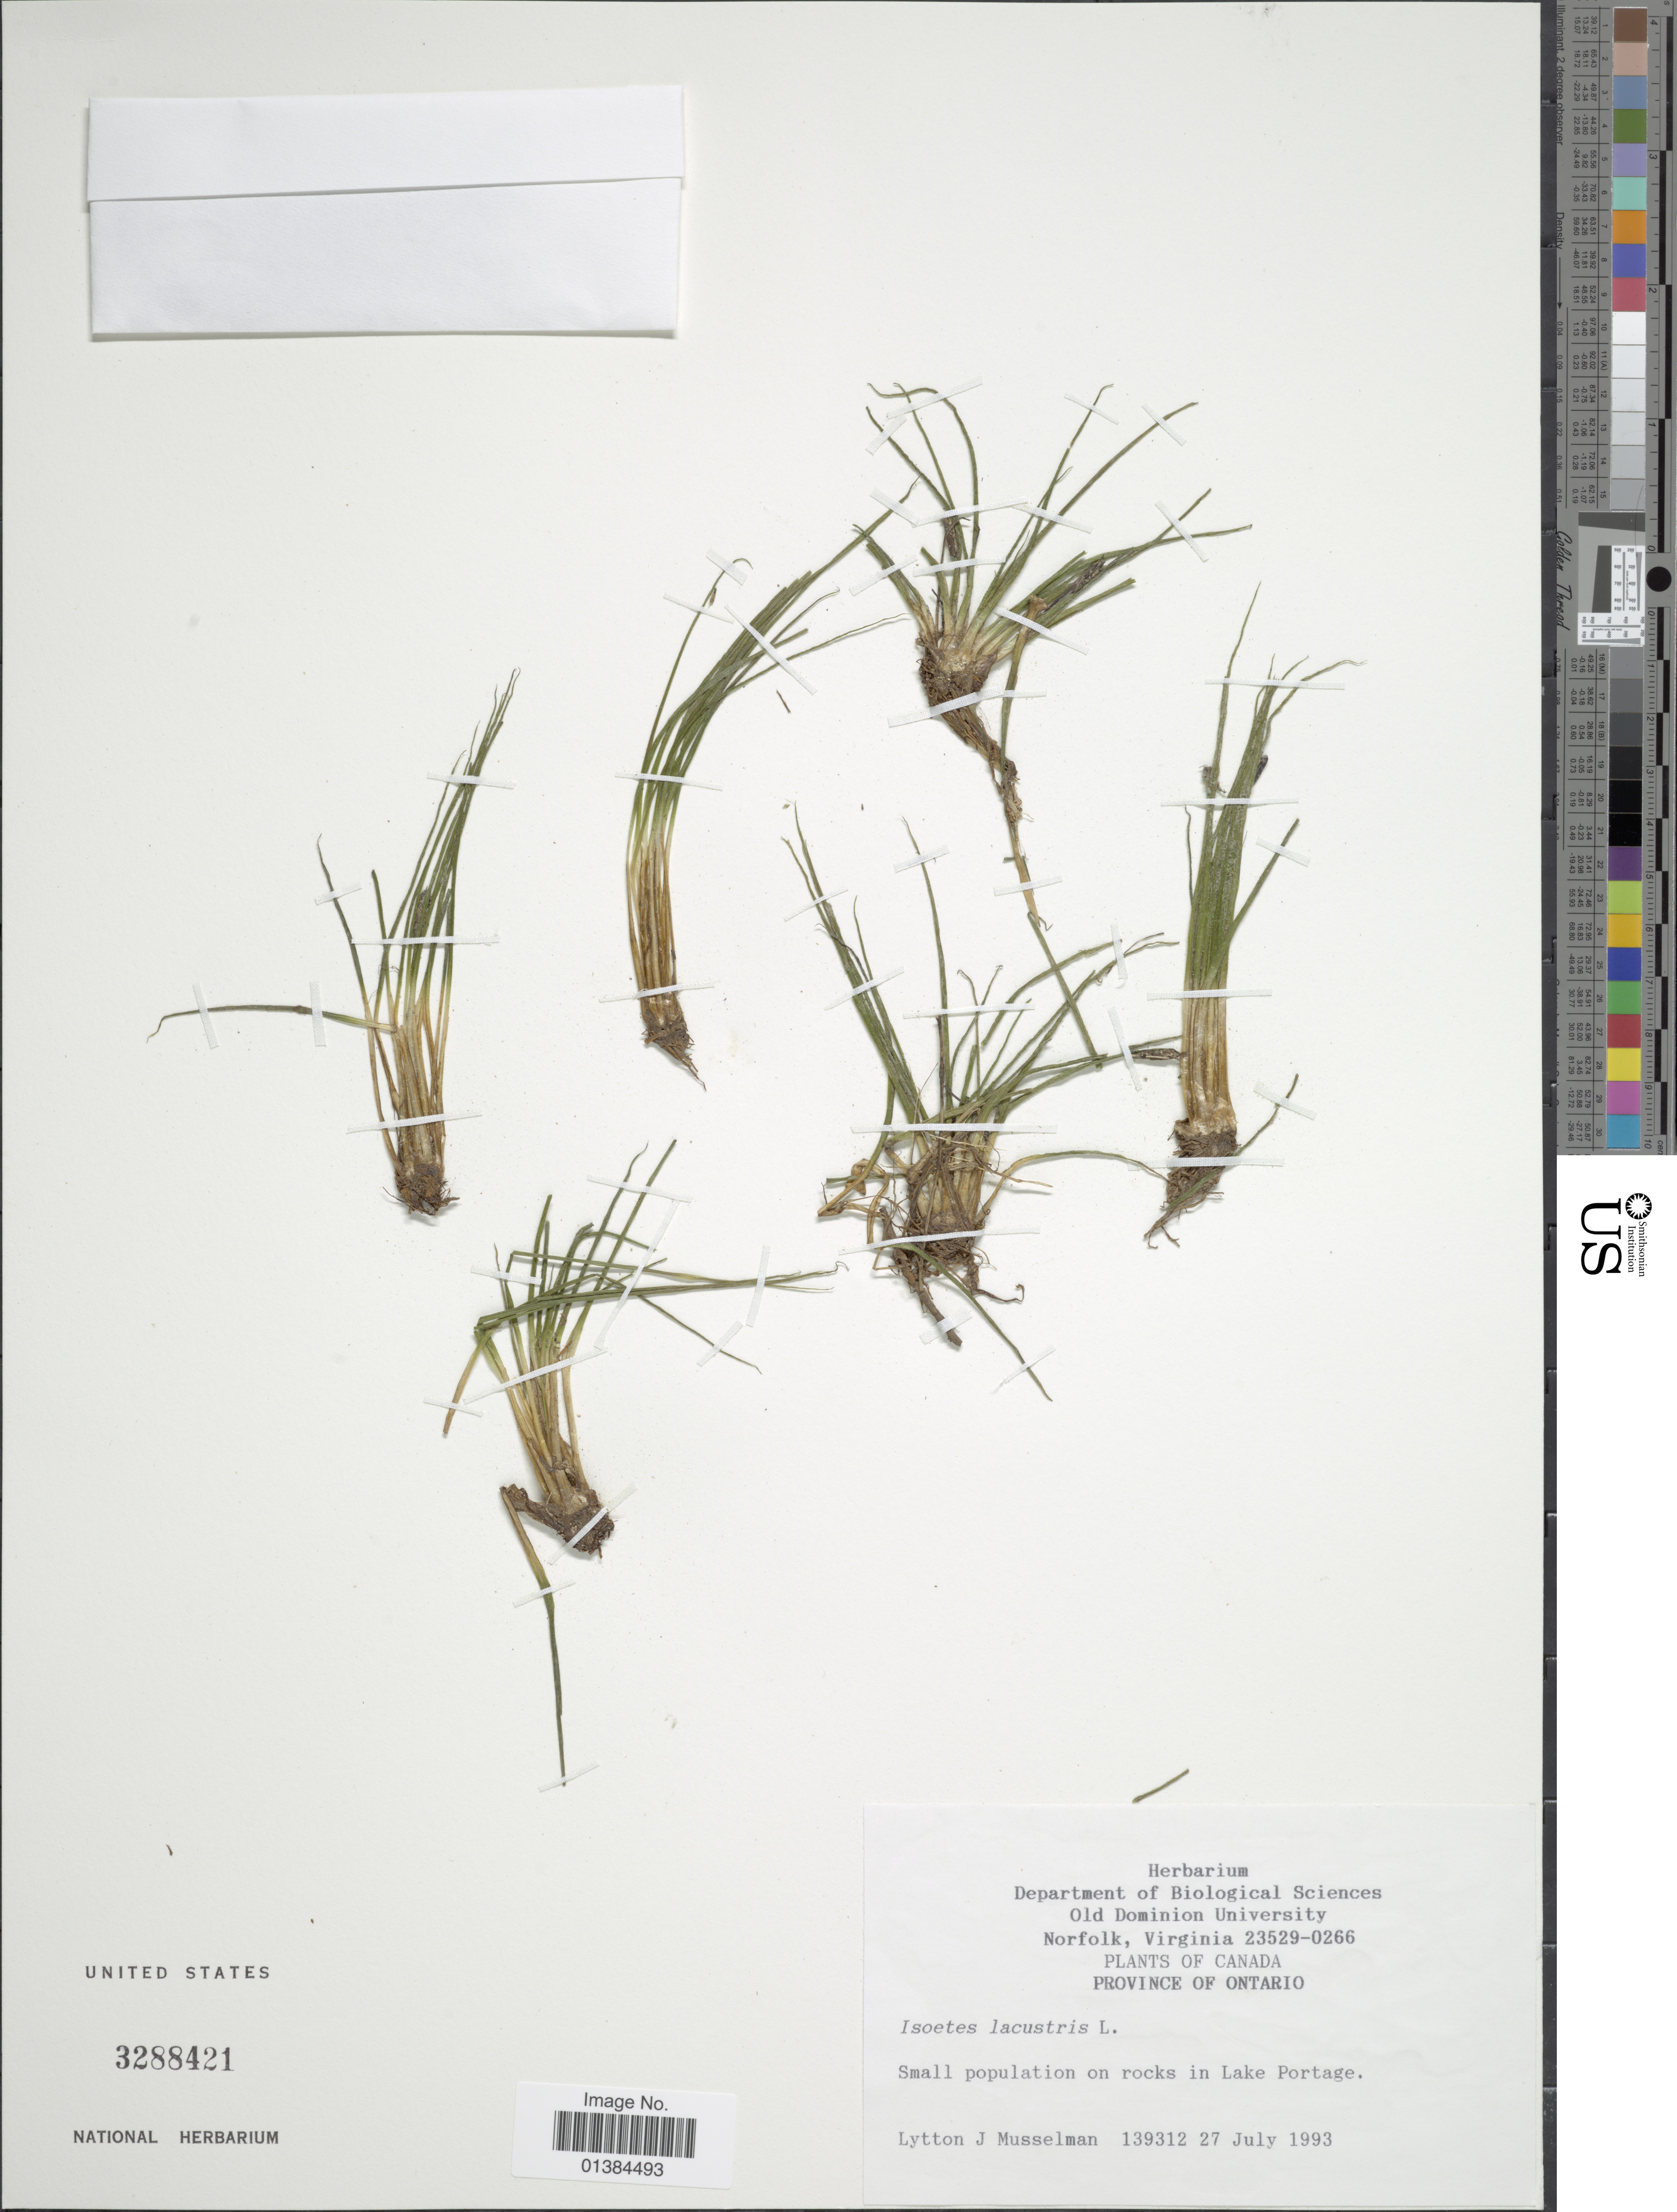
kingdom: Plantae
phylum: Tracheophyta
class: Lycopodiopsida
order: Isoetales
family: Isoetaceae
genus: Isoetes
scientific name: Isoetes lacustris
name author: L.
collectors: L. J. Musselman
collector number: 139312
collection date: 1993-07-27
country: Canada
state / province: Ontario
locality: Small polution on rocks in Lake Portage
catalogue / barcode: US 3288421